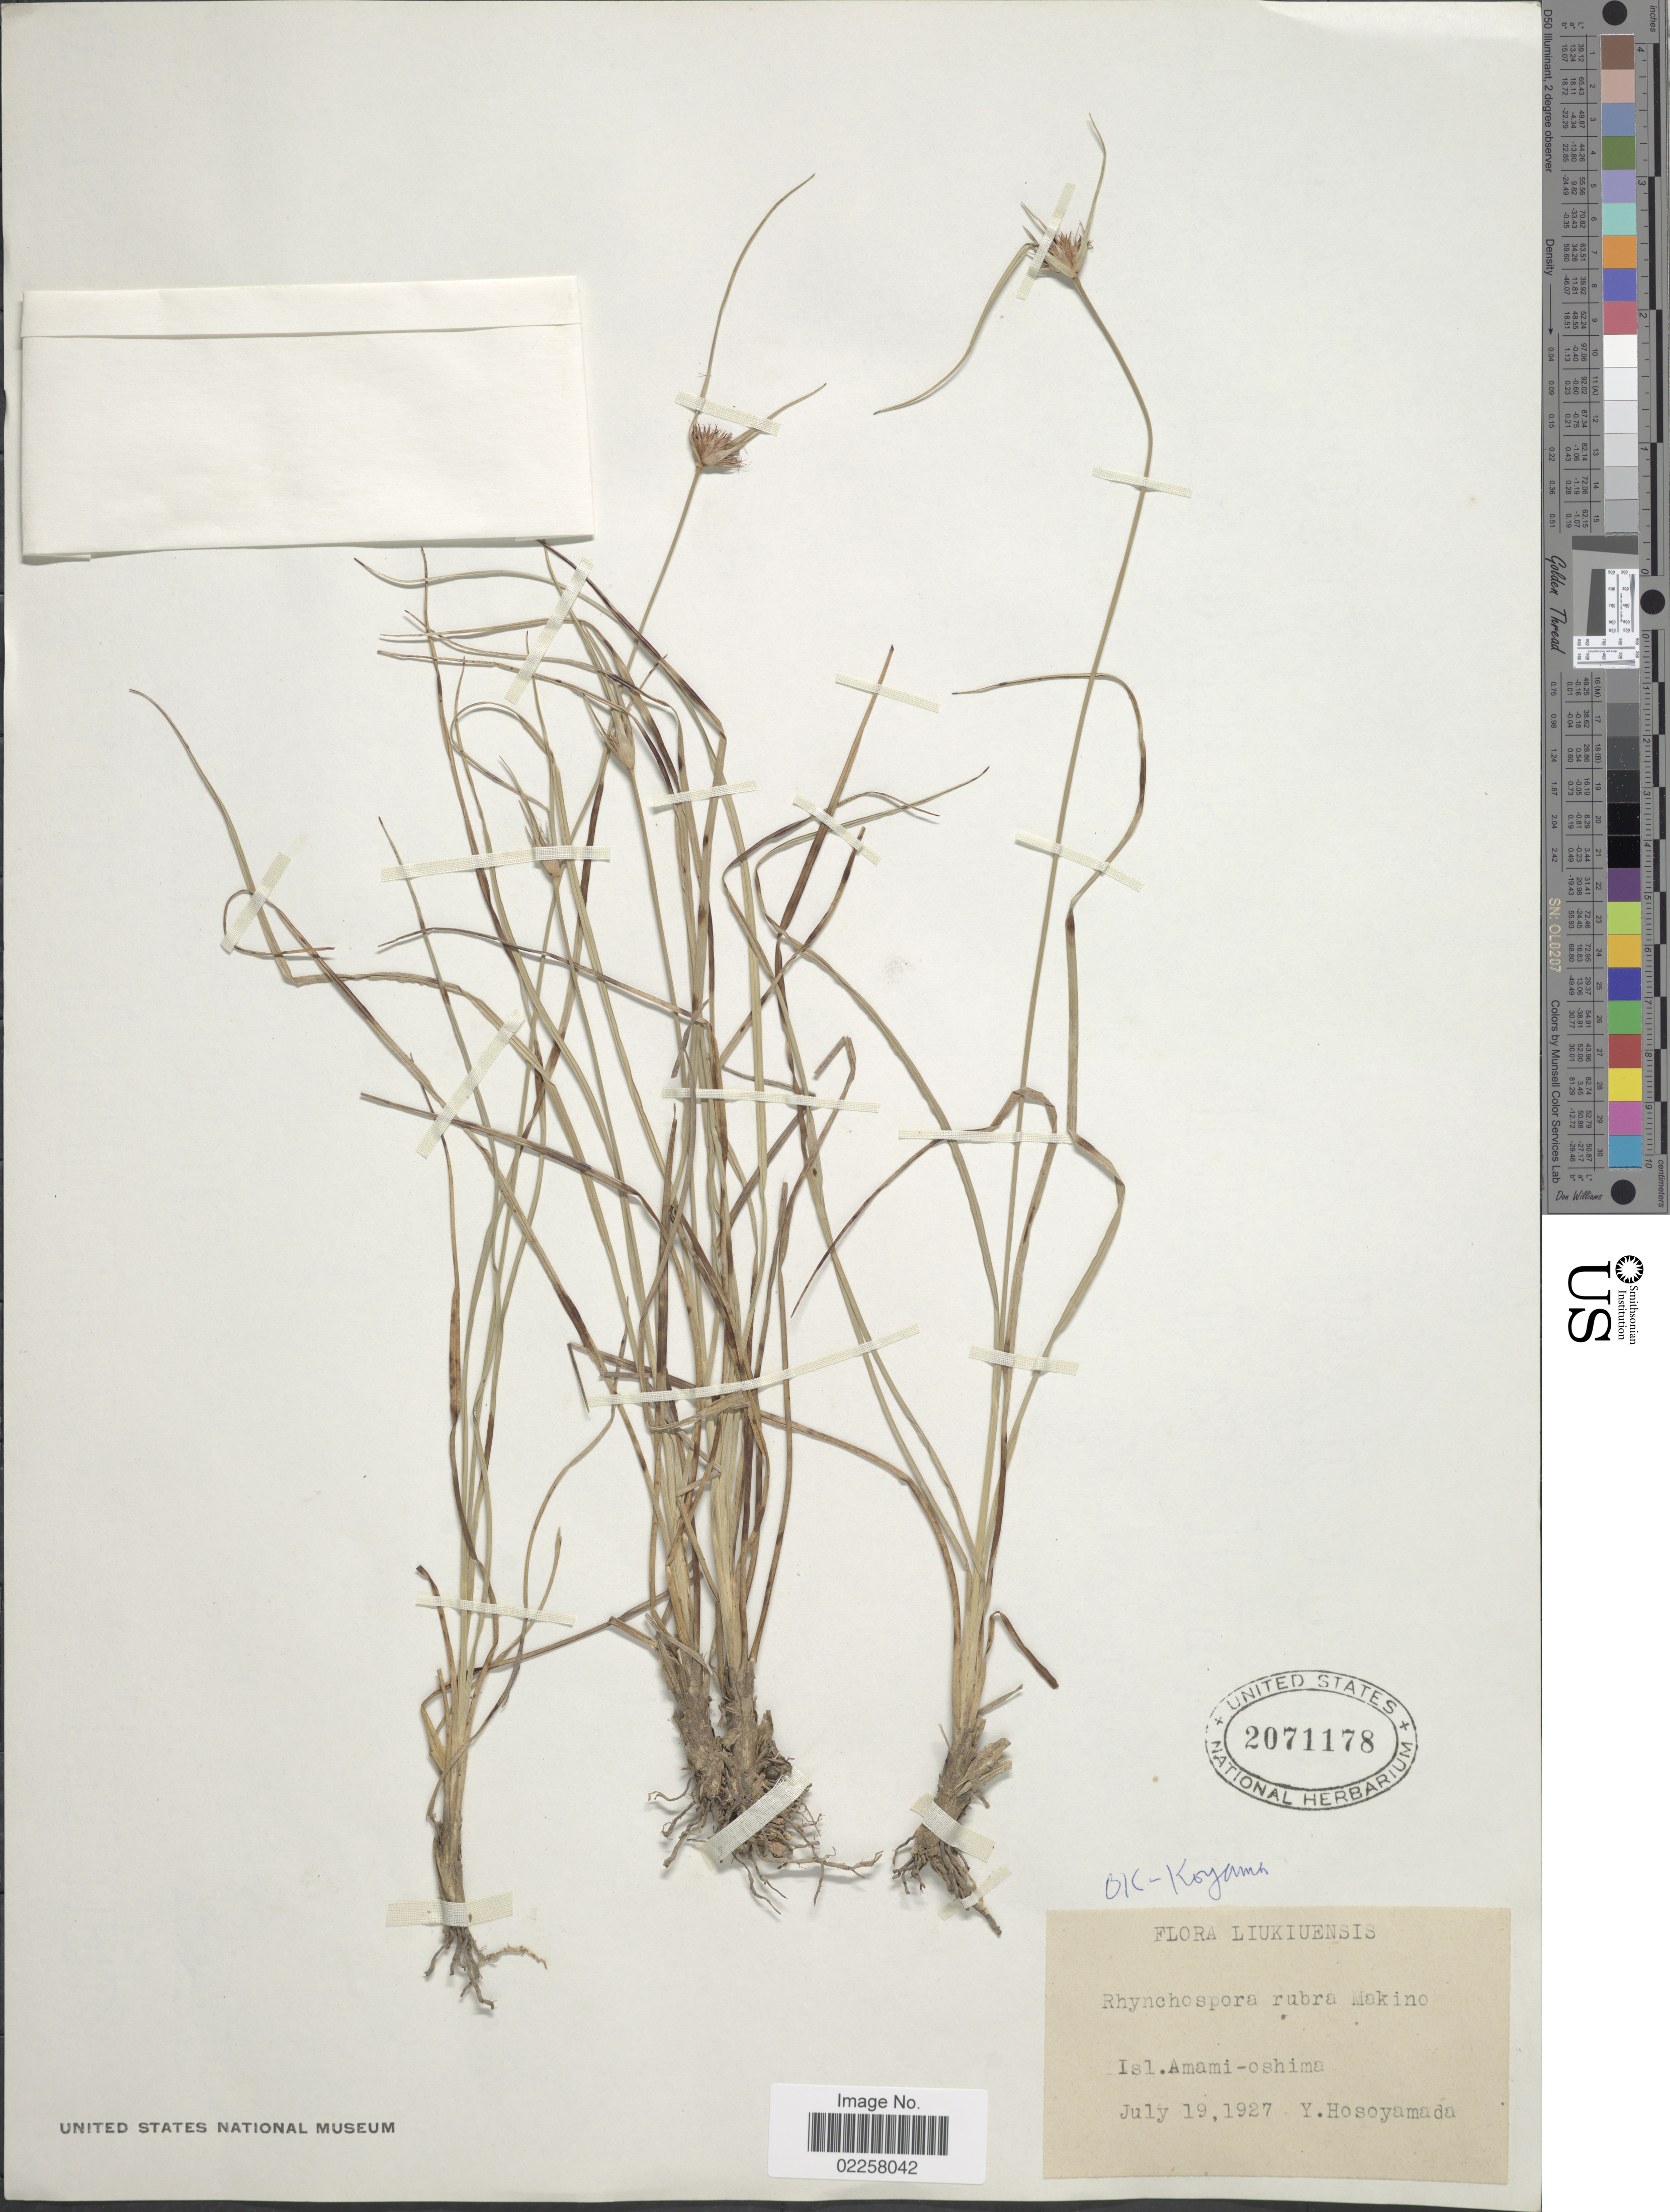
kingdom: Plantae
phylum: Tracheophyta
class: Liliopsida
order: Poales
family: Cyperaceae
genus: Rhynchospora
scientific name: Rhynchospora rubra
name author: (Lour.) Makino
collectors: Y. Hosoyamada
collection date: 1927-07-19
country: Japan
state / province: Okinawa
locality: Liukiuensis. Isl. Amami-oshima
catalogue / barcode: US 2071178